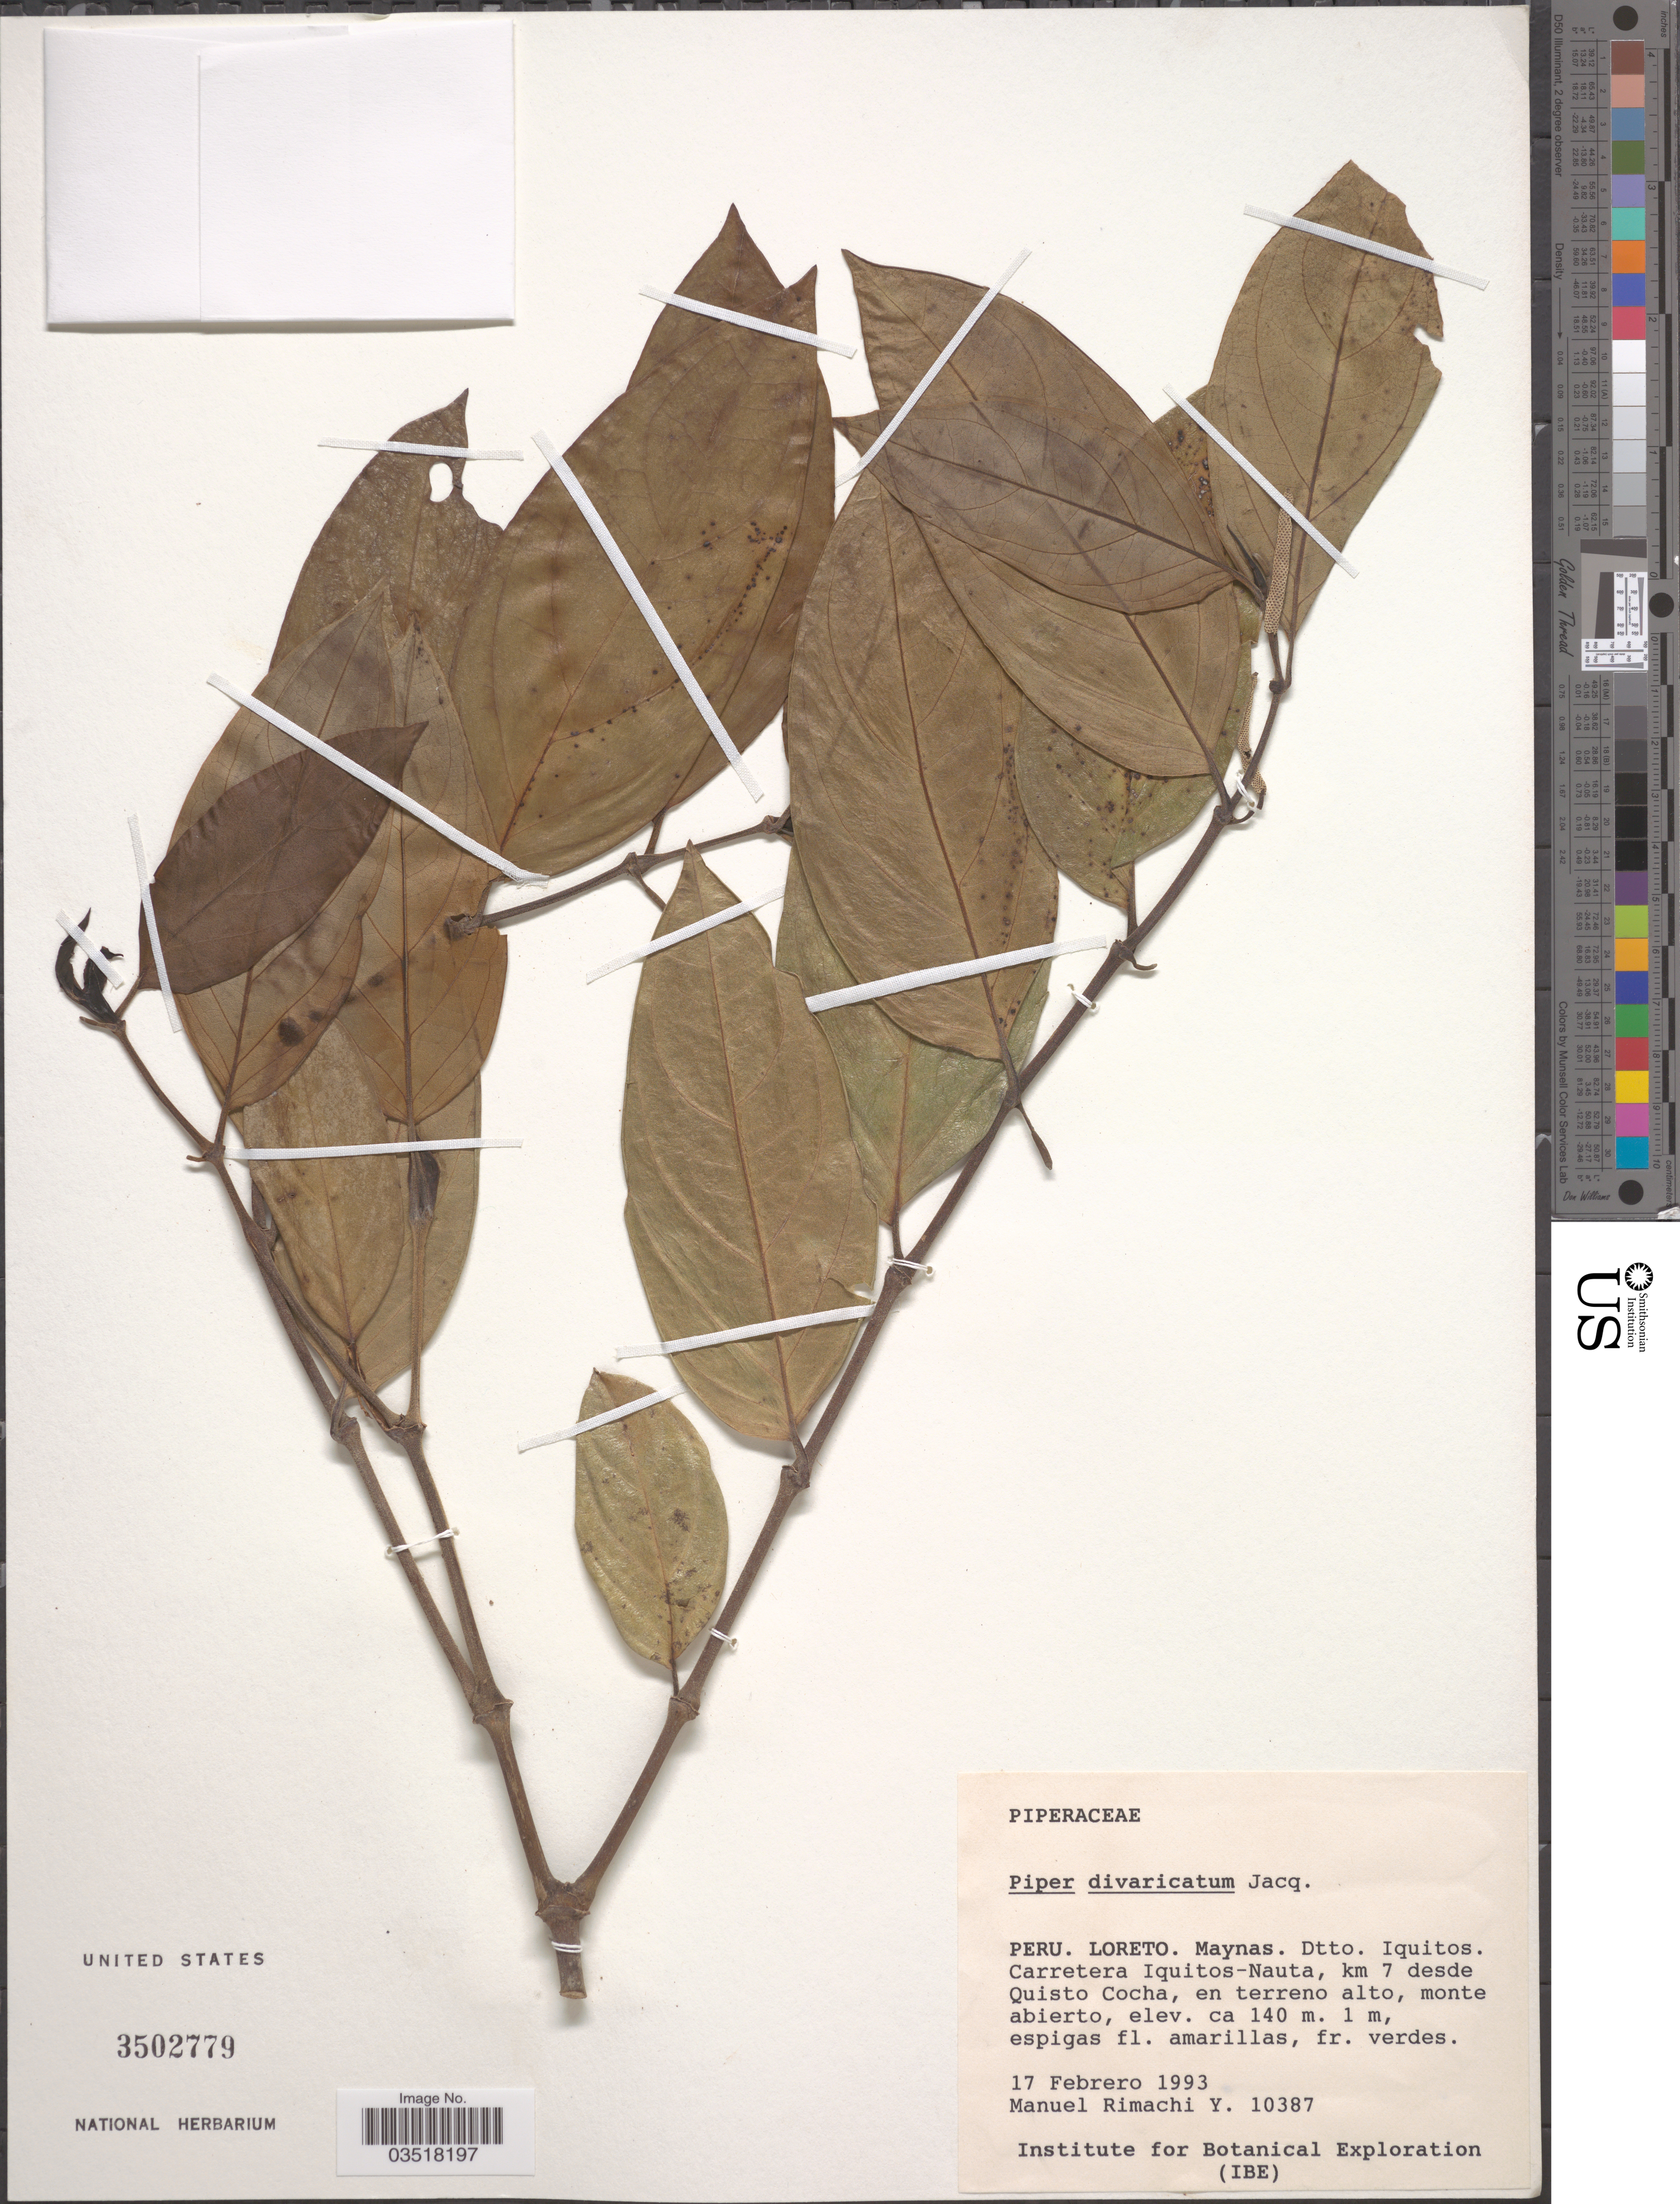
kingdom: Plantae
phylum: Tracheophyta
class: Magnoliopsida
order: Piperales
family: Piperaceae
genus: Piper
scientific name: Piper divaricatum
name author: G. Mey.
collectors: M. Rimachi Y.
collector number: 10387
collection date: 1993-02-17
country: Peru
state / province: Loreto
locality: Maynas. Dtto. Iquitos. Carretera Iquitos-Nauta, km 7 desde Quisto Cocha, en terreno alto, monte abierto.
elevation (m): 140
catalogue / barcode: US 3502779